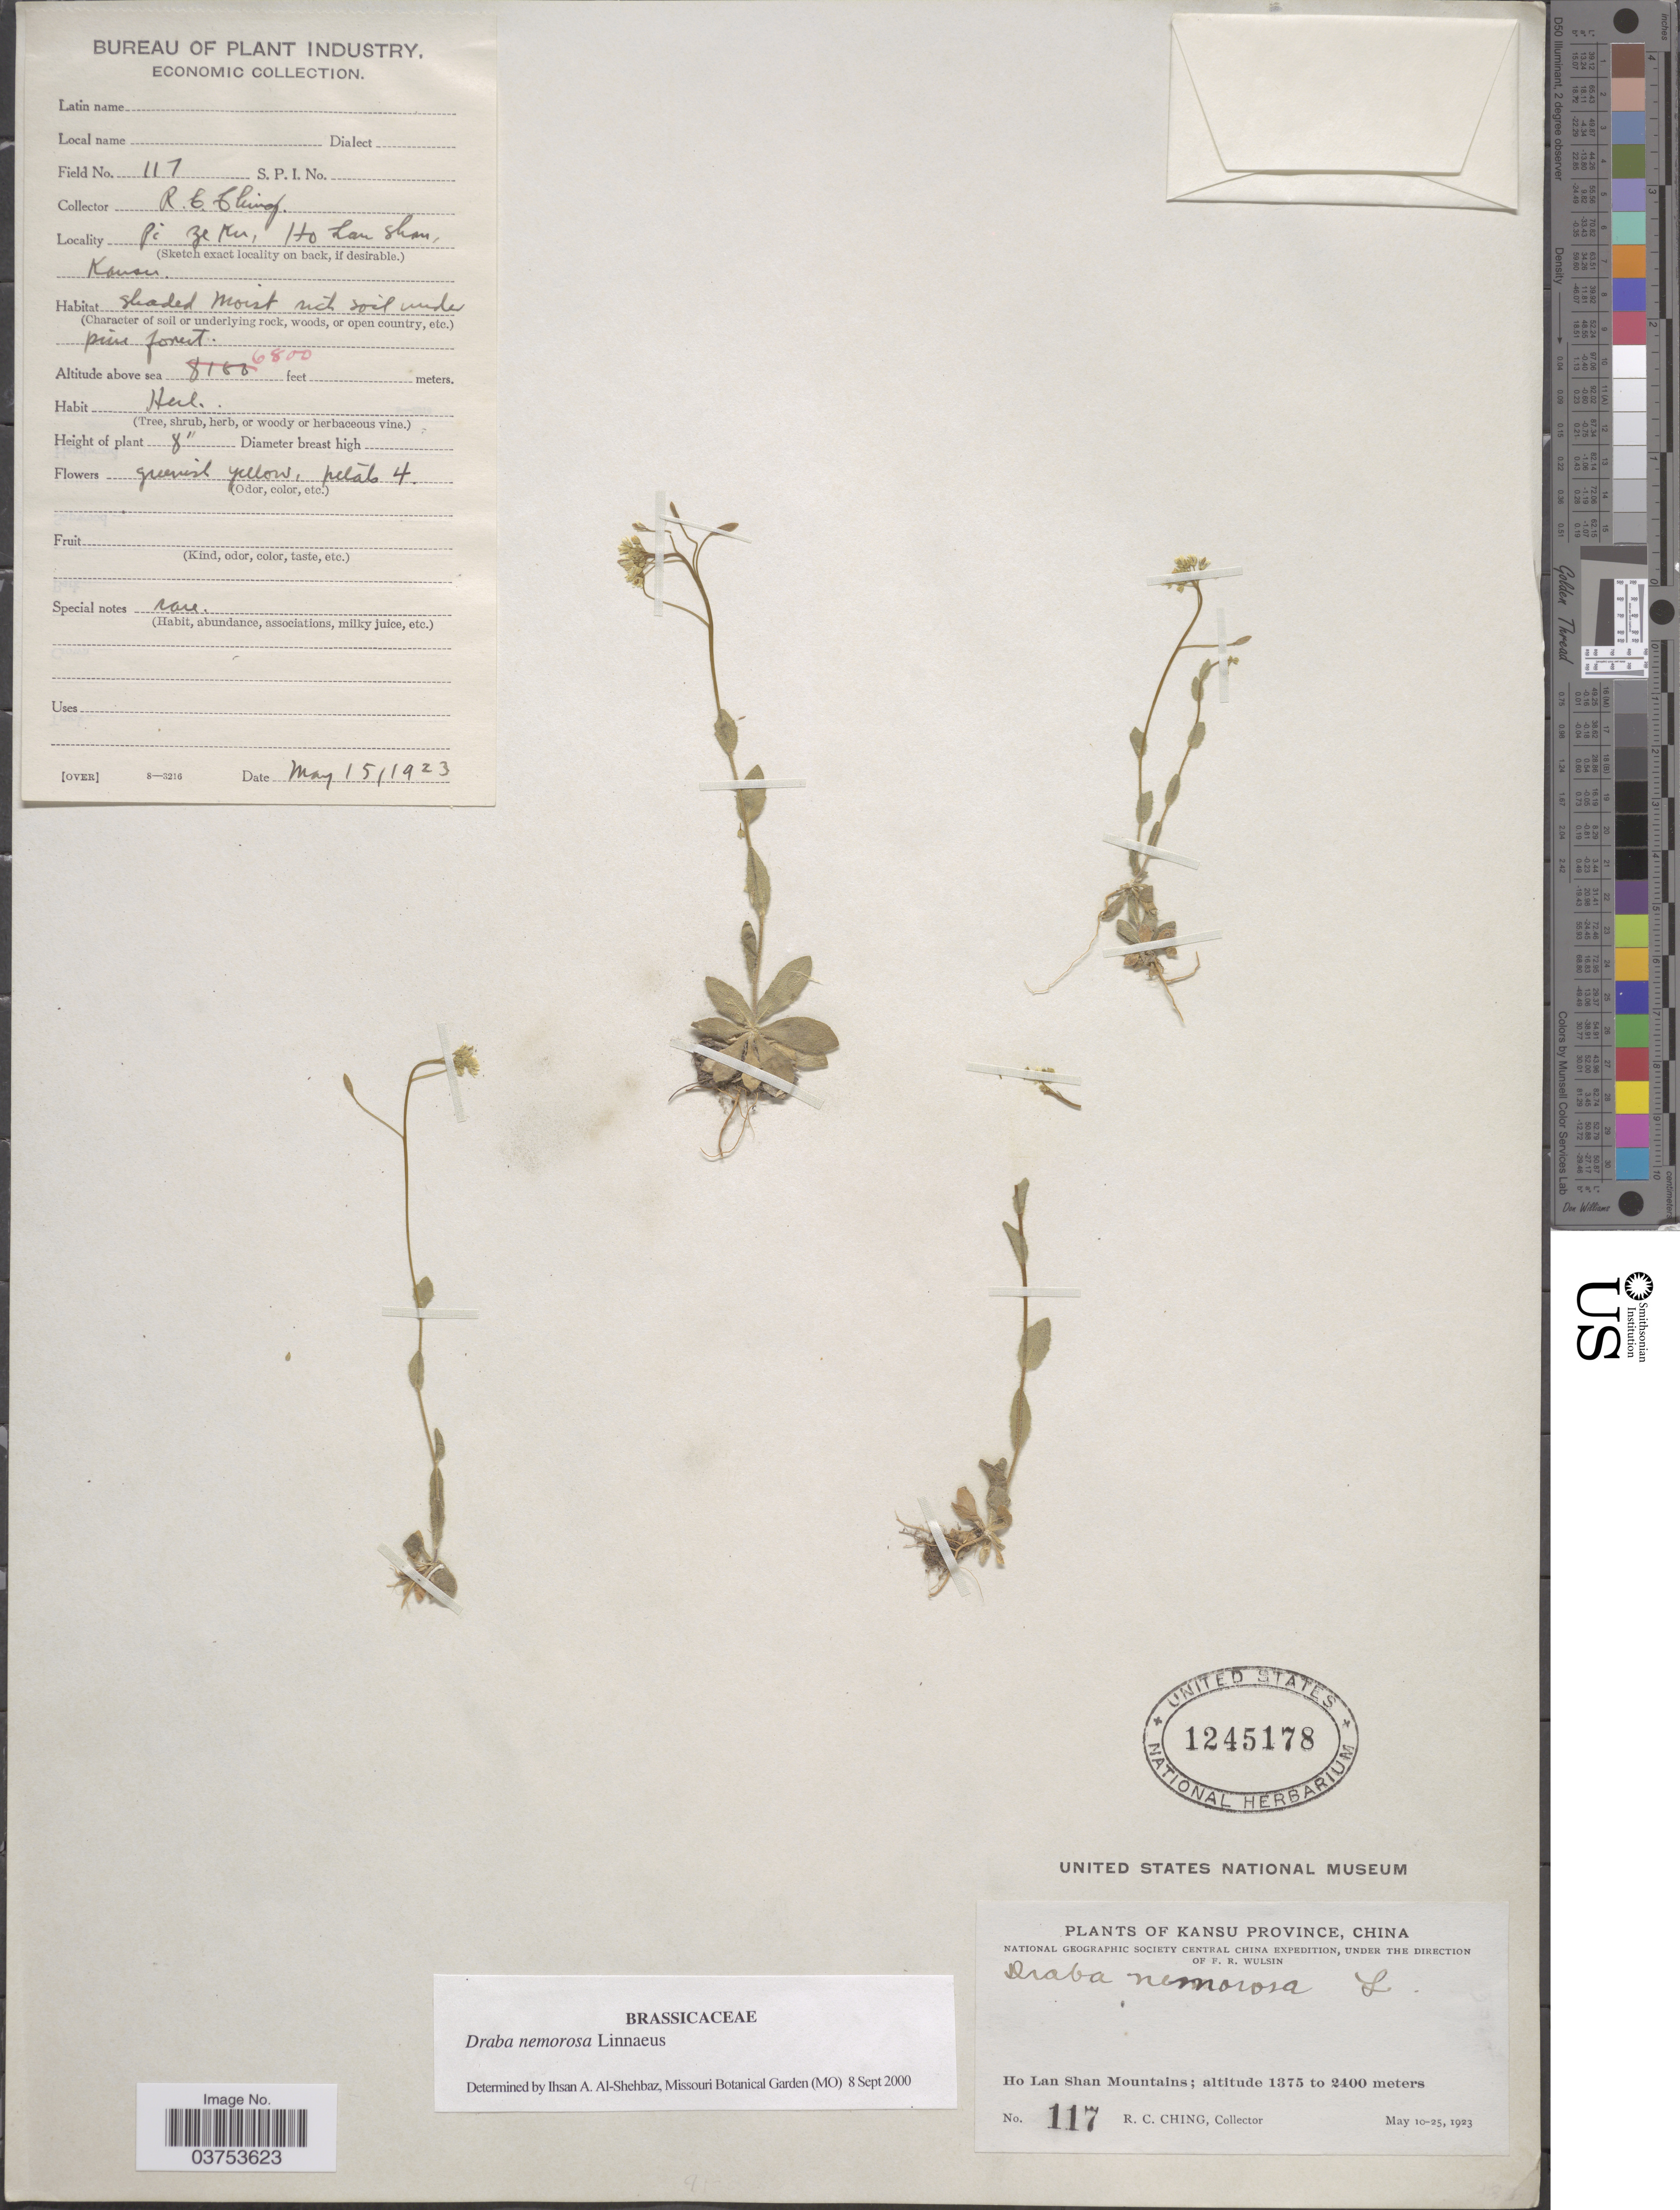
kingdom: Plantae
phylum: Tracheophyta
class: Magnoliopsida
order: Brassicales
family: Brassicaceae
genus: Draba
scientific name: Draba nemorosa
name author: L.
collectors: R. C. Ching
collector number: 117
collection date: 1923-05-15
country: China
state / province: Gansu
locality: Kansu Province. Ho Lan Shan Mountains. Pi Ze Ku. [interpreted]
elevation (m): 2073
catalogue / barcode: US 1245178